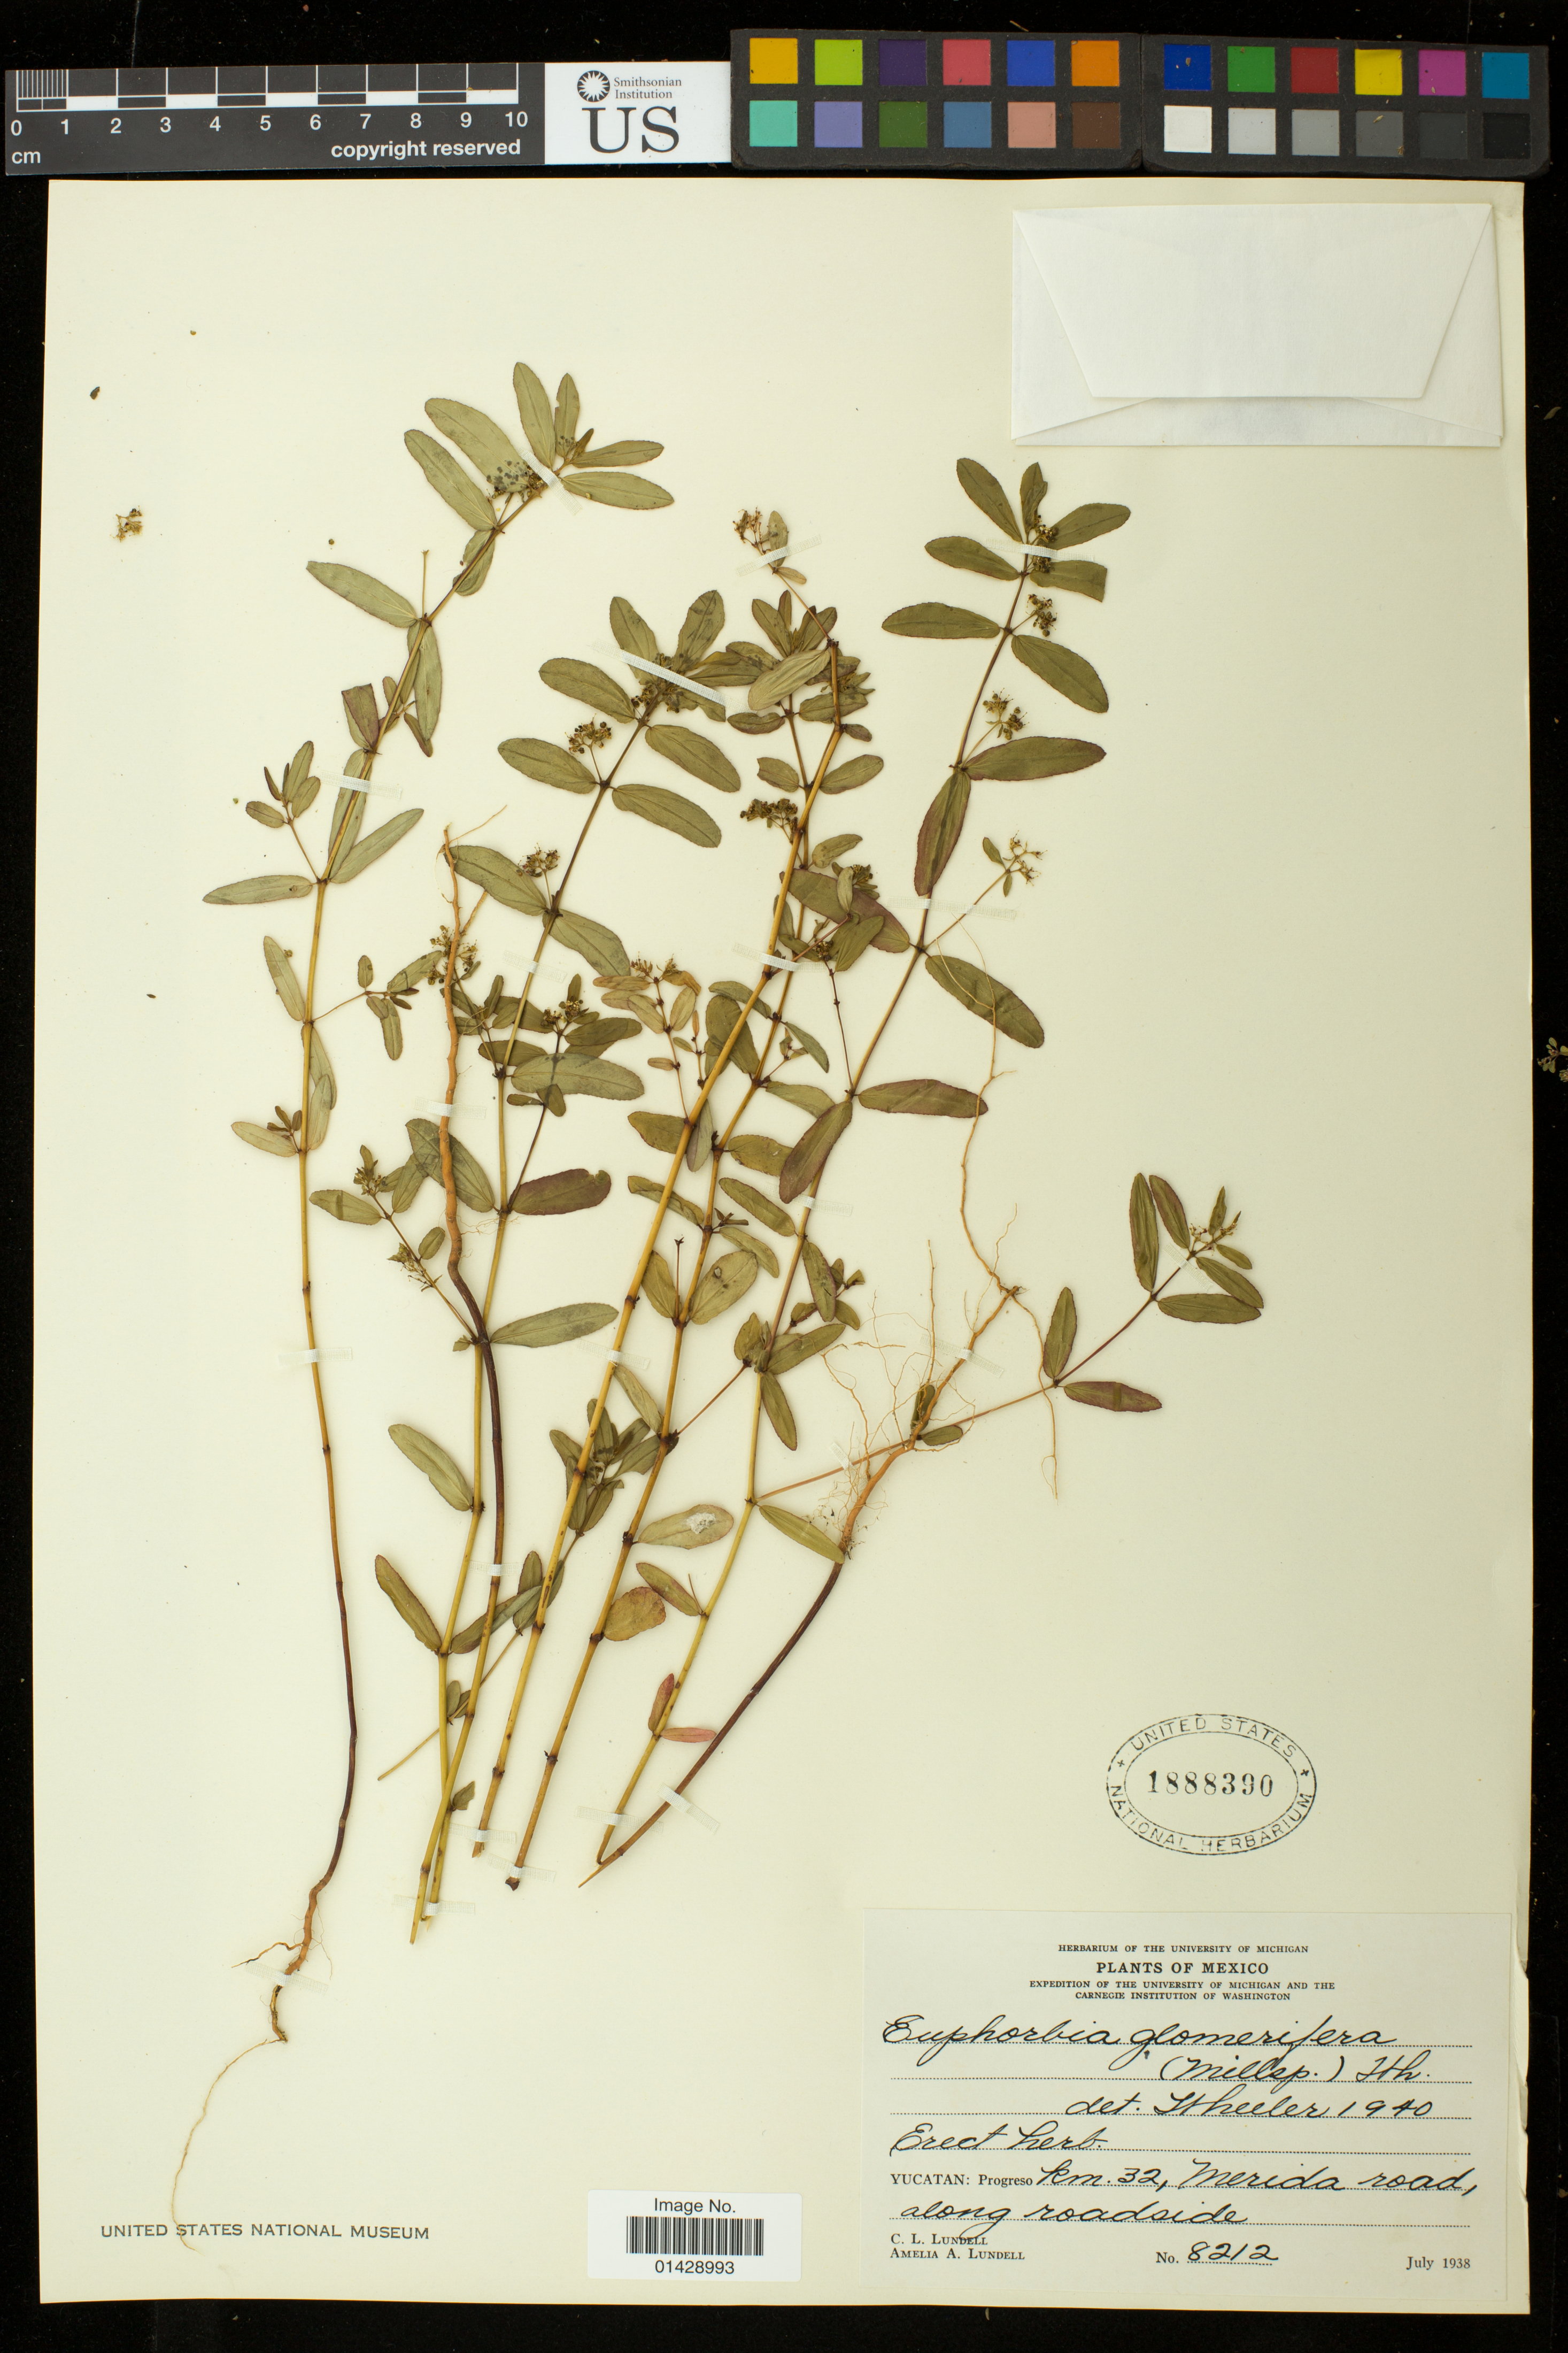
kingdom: Plantae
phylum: Tracheophyta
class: Magnoliopsida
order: Malpighiales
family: Euphorbiaceae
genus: Euphorbia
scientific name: Euphorbia hypericifolia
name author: L.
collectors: C. L. Lundell & A. A. Lundell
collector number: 8212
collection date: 1938-07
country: Mexico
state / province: Yucatán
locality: Progreso km. 32, Merida road, along roadside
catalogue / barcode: US 1888390